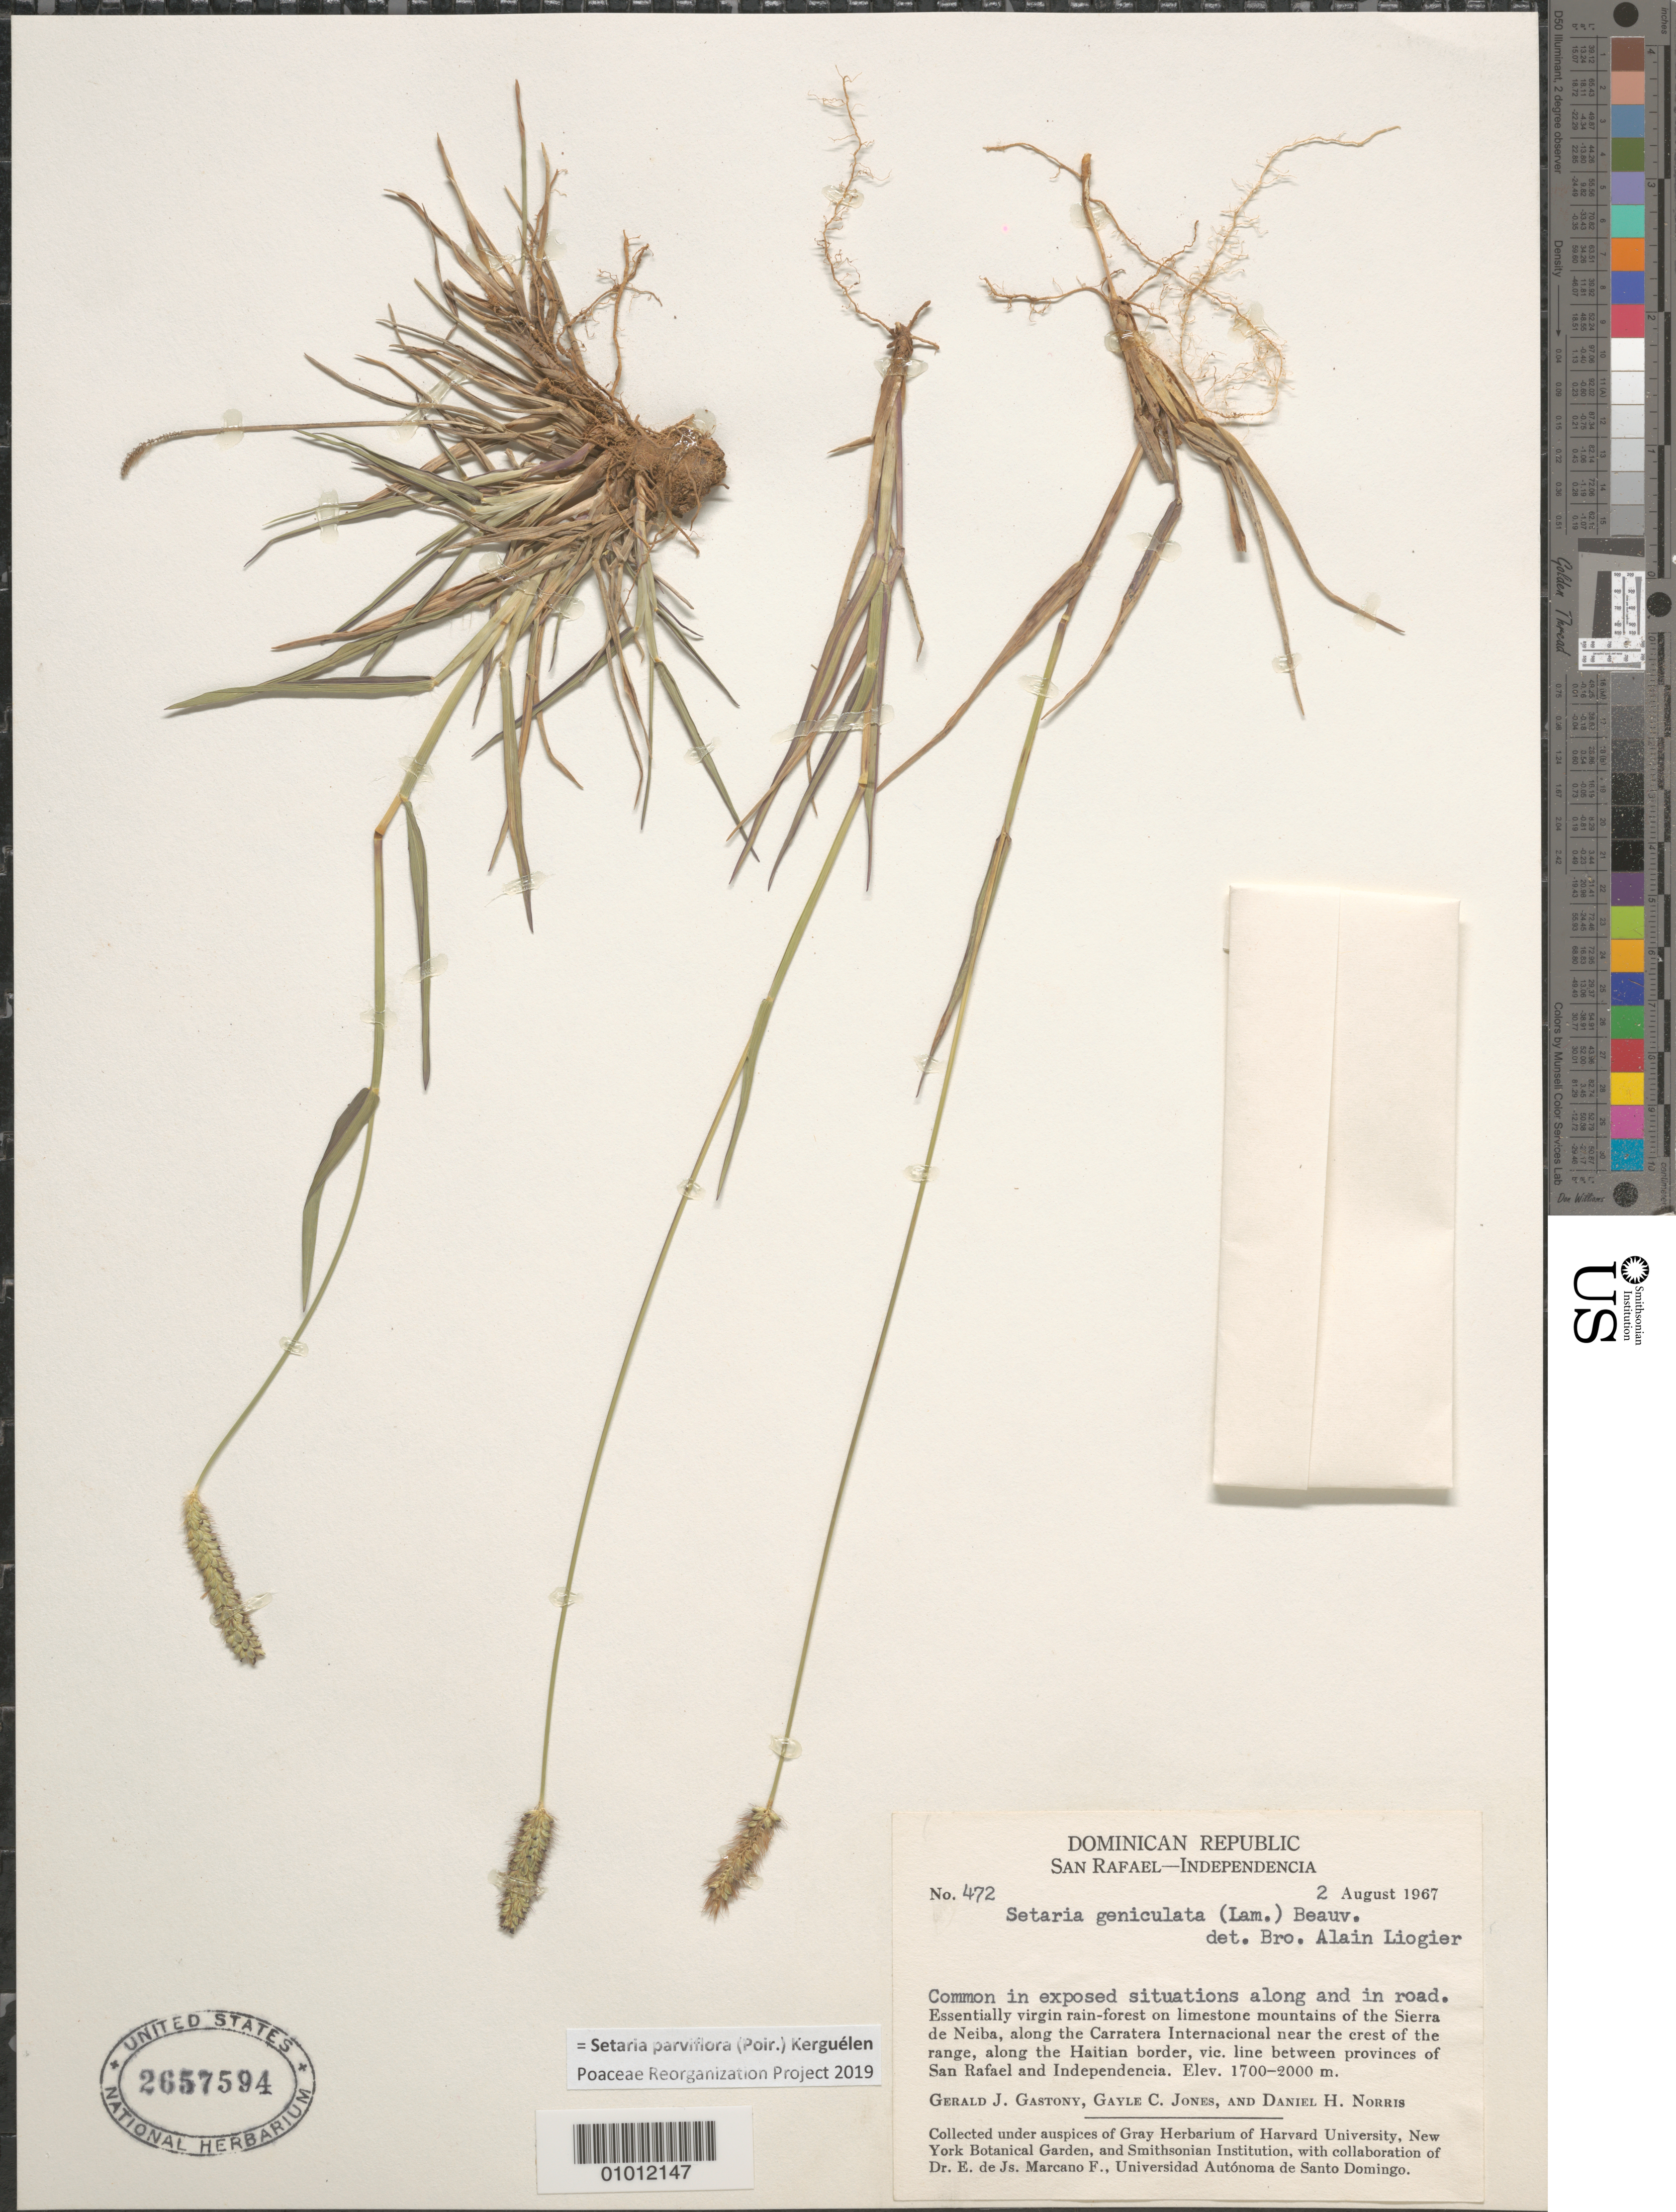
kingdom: Plantae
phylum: Tracheophyta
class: Liliopsida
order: Poales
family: Poaceae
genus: Setaria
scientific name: Setaria parviflora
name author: (Poir.) Kerguélen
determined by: Poaceae Reorganization Project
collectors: A. H. Liogier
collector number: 472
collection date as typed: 02 Aug 1967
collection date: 1967-08-02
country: Dominican Republic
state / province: San Pedro de Macorís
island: Hispaniola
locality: San Rafael, Independencia, mountains of the Sierra de Neiba, along the Carratera Internacional near the crest of the range, along the Haitian border, vic. line between provinces of San Rafael and Independencia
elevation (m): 1700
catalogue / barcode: US 2657594